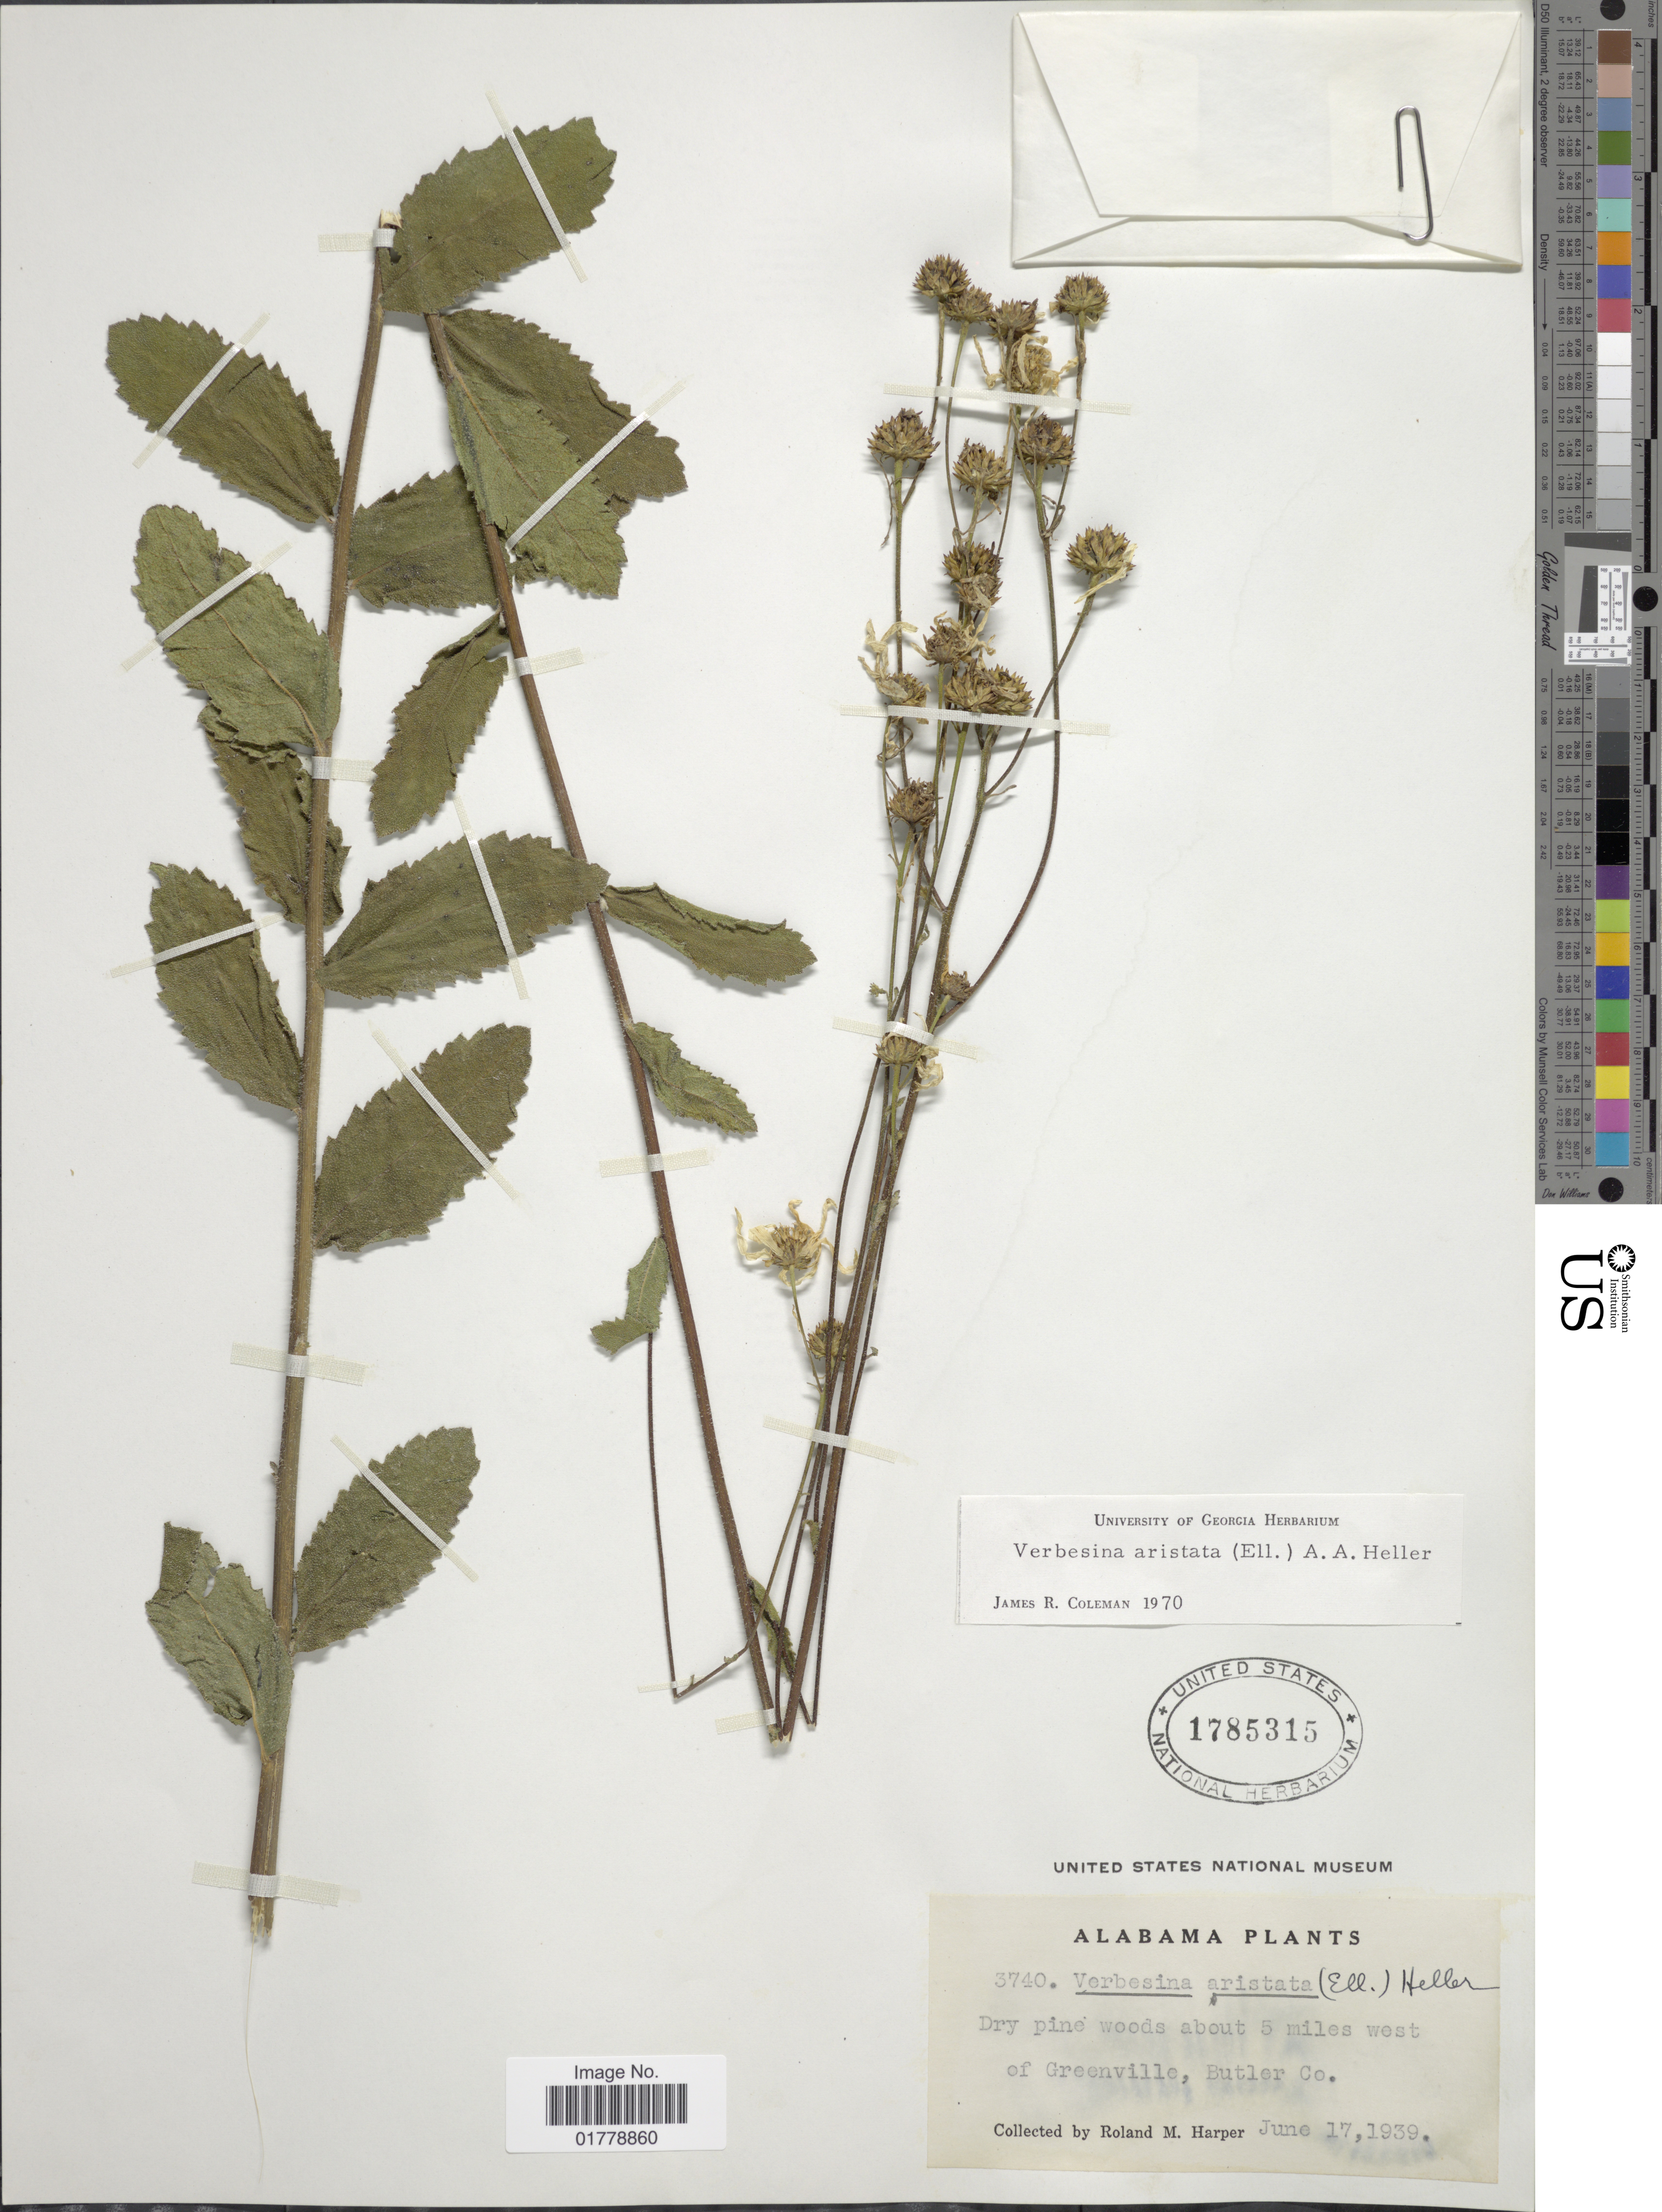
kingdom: Plantae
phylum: Tracheophyta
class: Magnoliopsida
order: Asterales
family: Asteraceae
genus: Verbesina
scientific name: Verbesina aristata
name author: (Elliott) A. Heller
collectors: R. M. Harper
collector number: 3740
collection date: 1939-06-17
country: United States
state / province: Alabama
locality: Dry pine woods about 5 miles west of Greenville, Butler Co.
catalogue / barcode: US 1785315